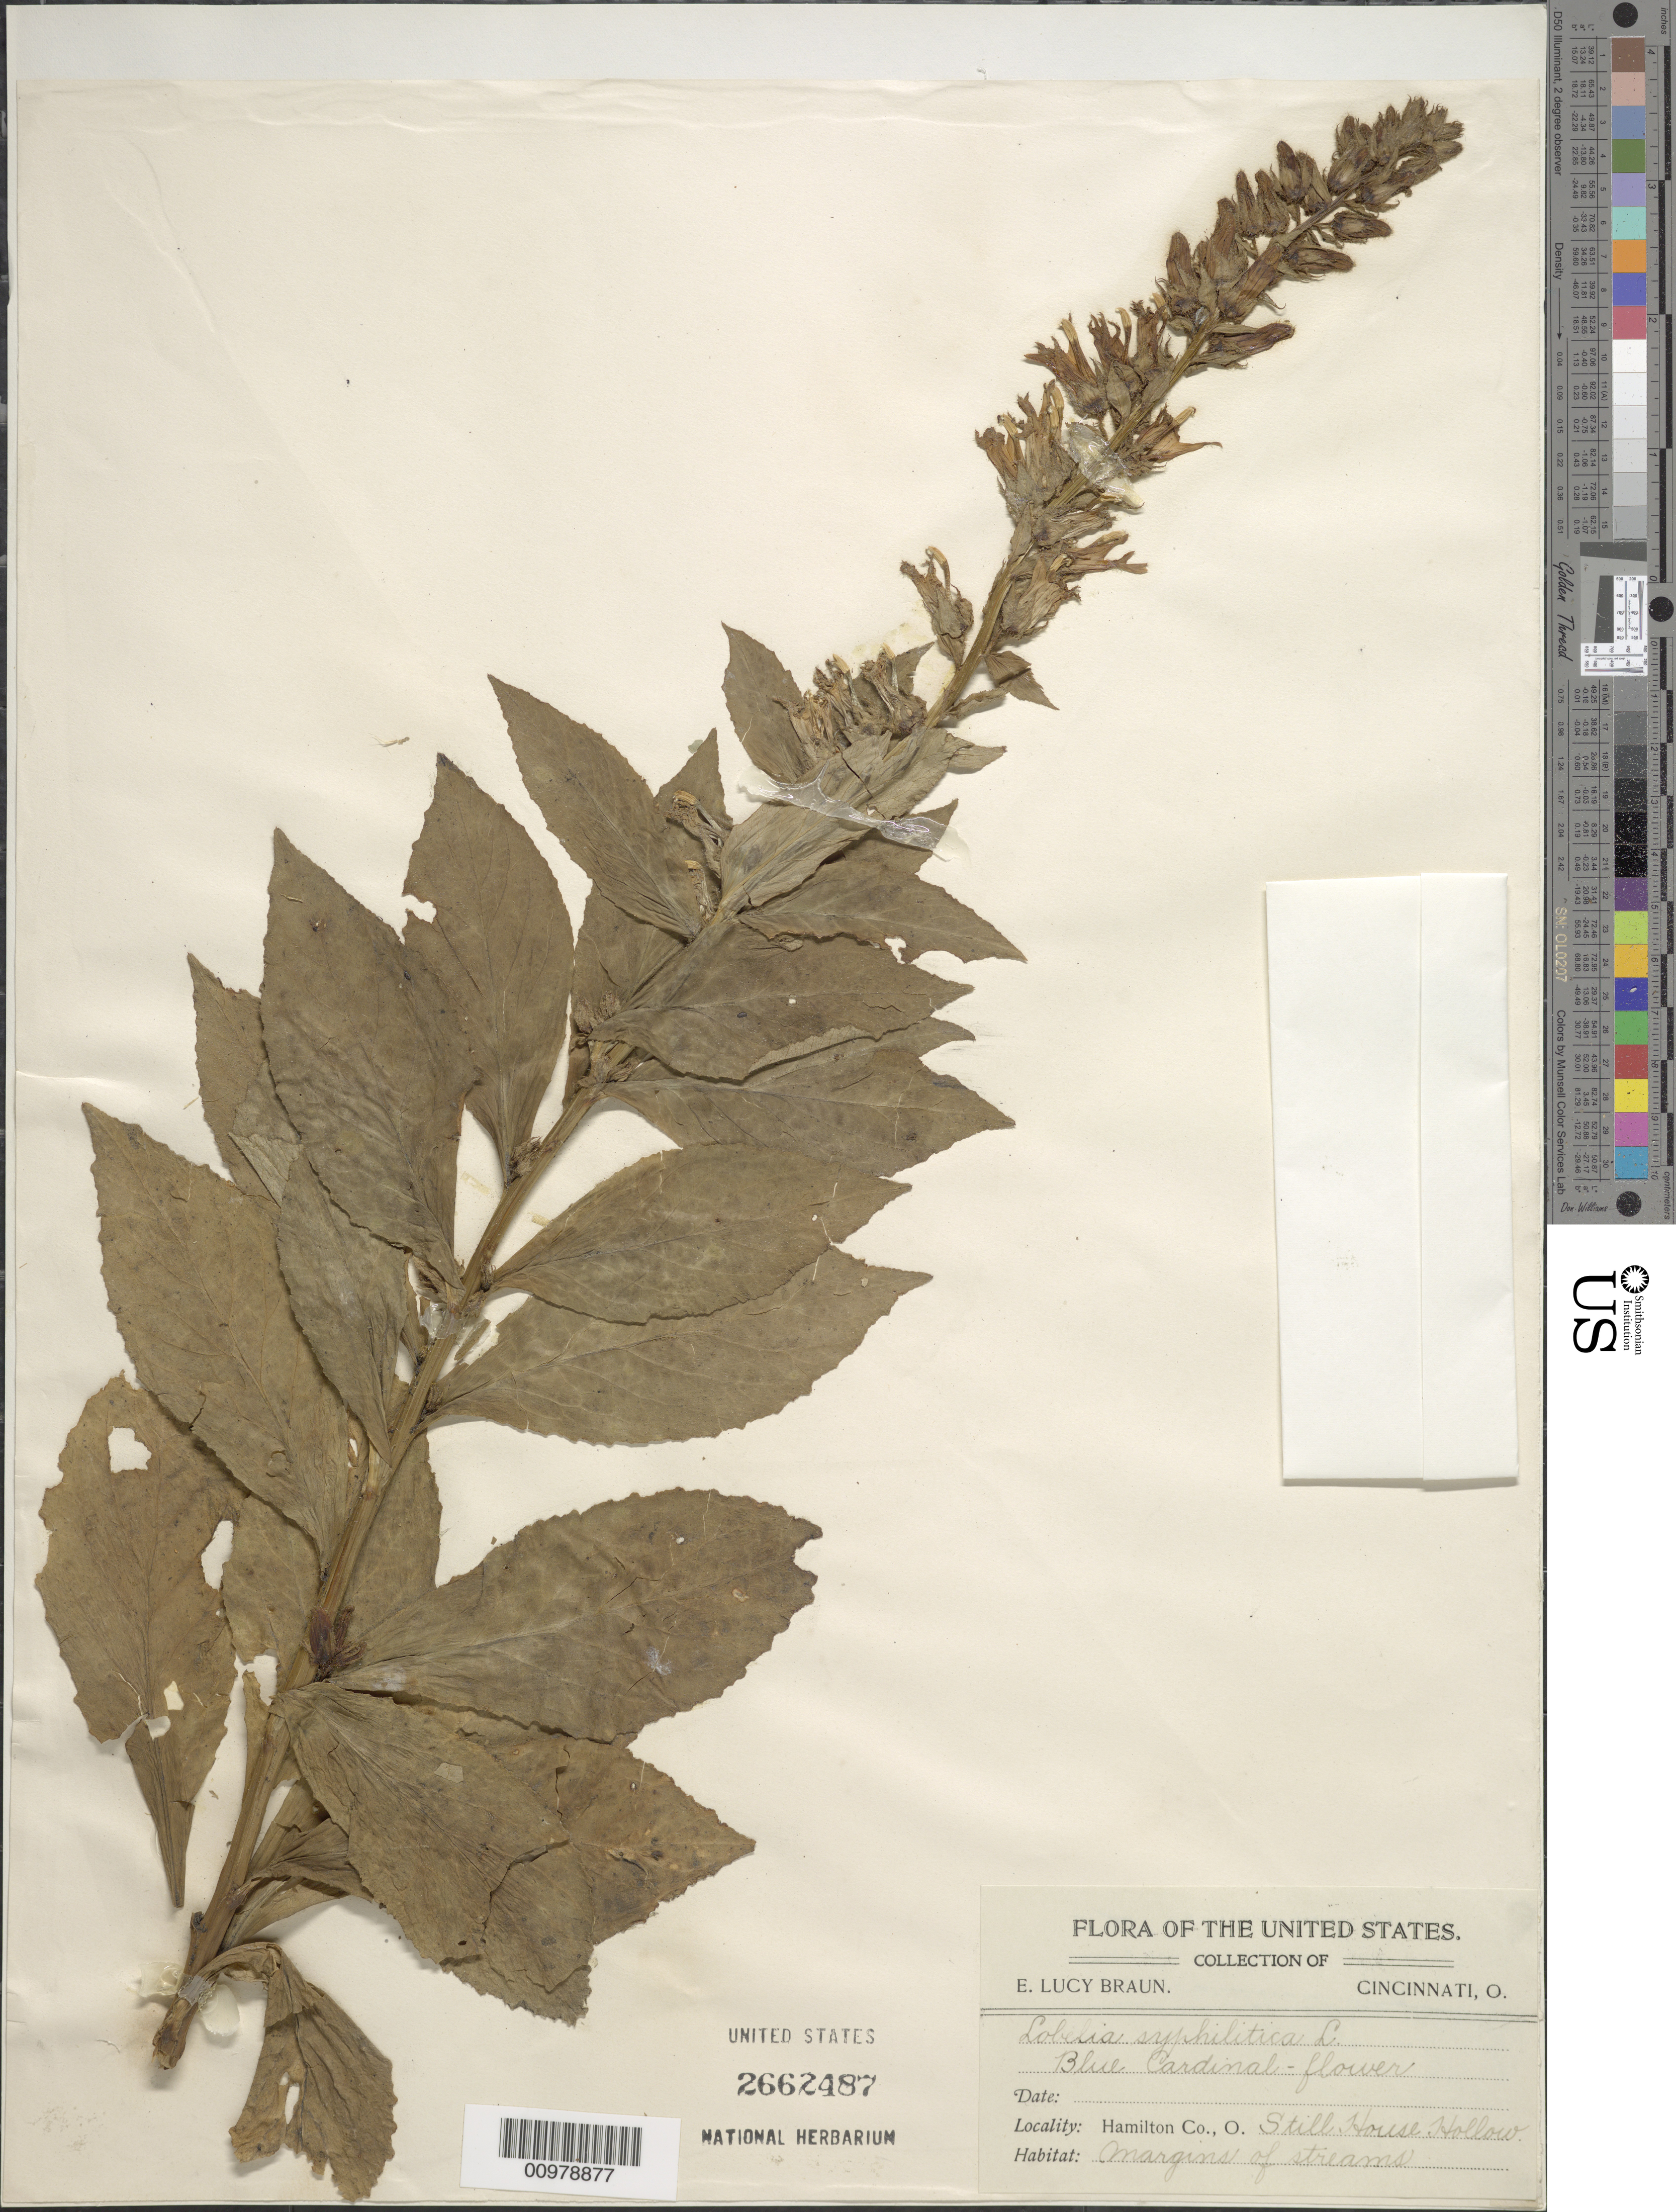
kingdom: Plantae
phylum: Tracheophyta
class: Magnoliopsida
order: Asterales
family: Campanulaceae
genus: Lobelia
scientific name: Lobelia siphilitica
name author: L.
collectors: L. E. Braun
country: United States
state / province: Ohio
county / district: Hamilton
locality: Still House Hollow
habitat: margin of streams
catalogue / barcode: US 2662487